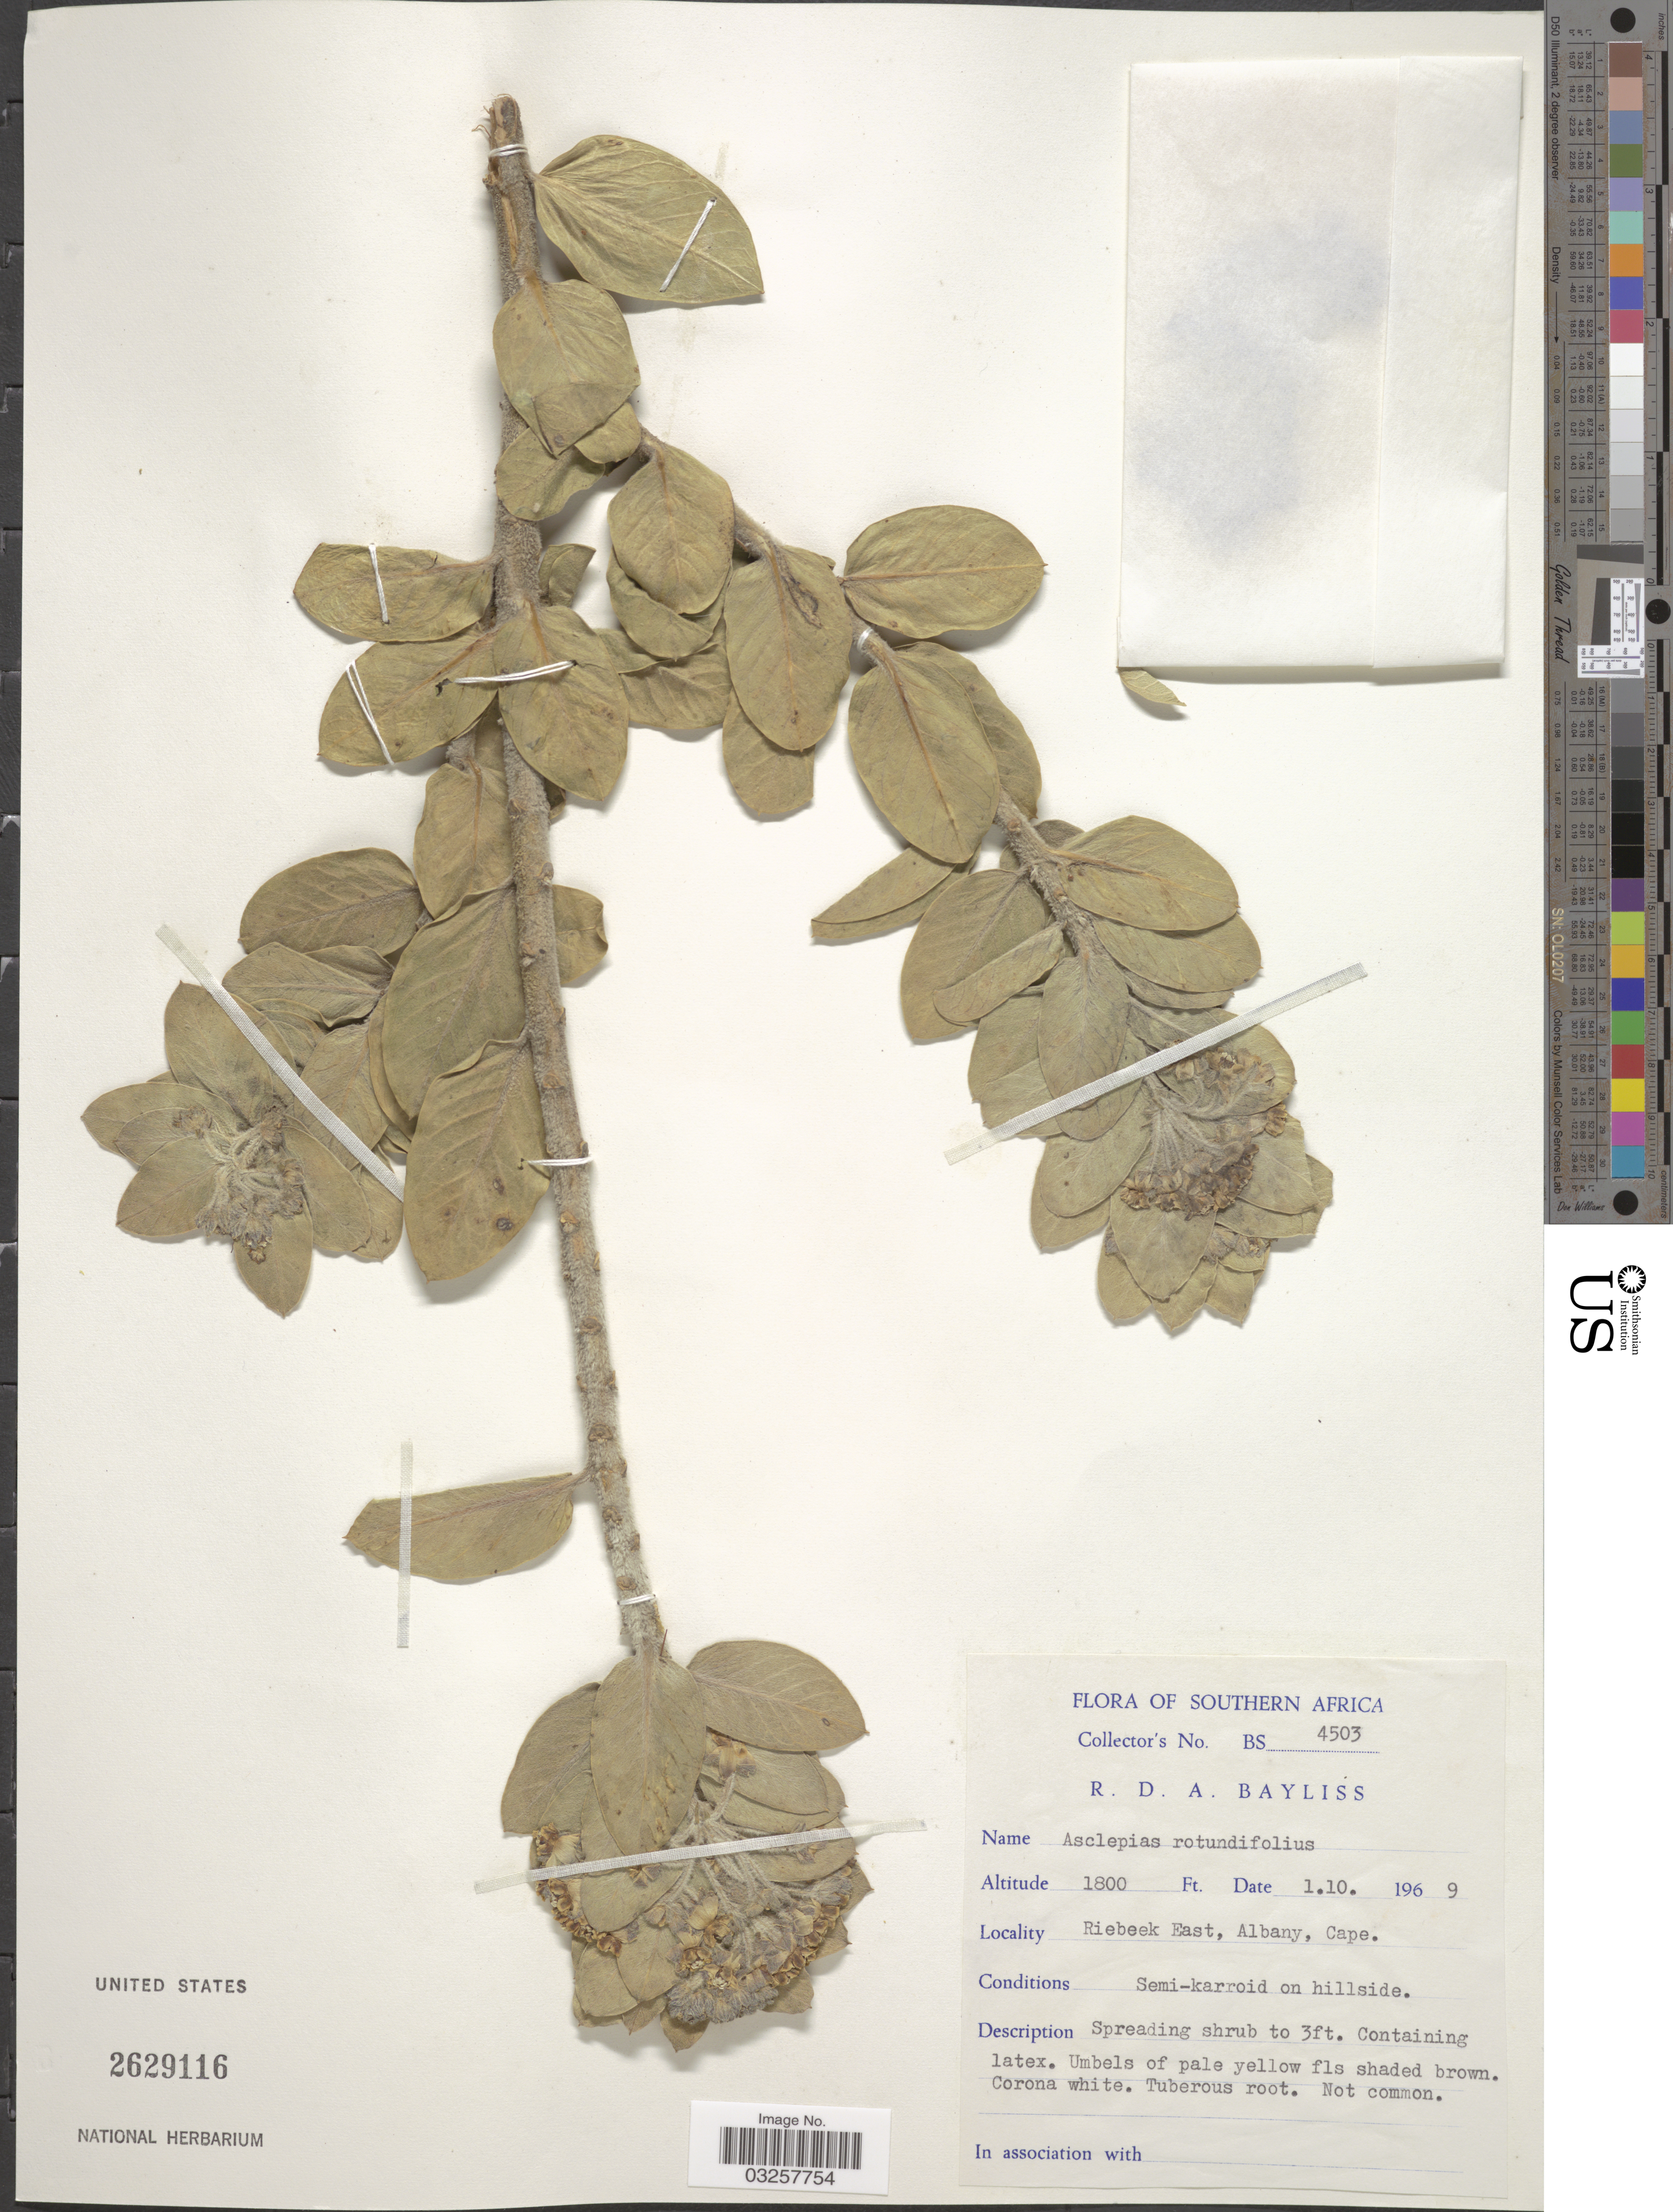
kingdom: Plantae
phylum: Tracheophyta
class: Magnoliopsida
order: Gentianales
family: Apocynaceae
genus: Asclepias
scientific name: Asclepias rotundifolia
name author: Mill.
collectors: R. Bayliss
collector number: BS4503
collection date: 1969-10-01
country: South Africa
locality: Southern Africa. Riebeek East, Albany, Cape.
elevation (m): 549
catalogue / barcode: US 2629116